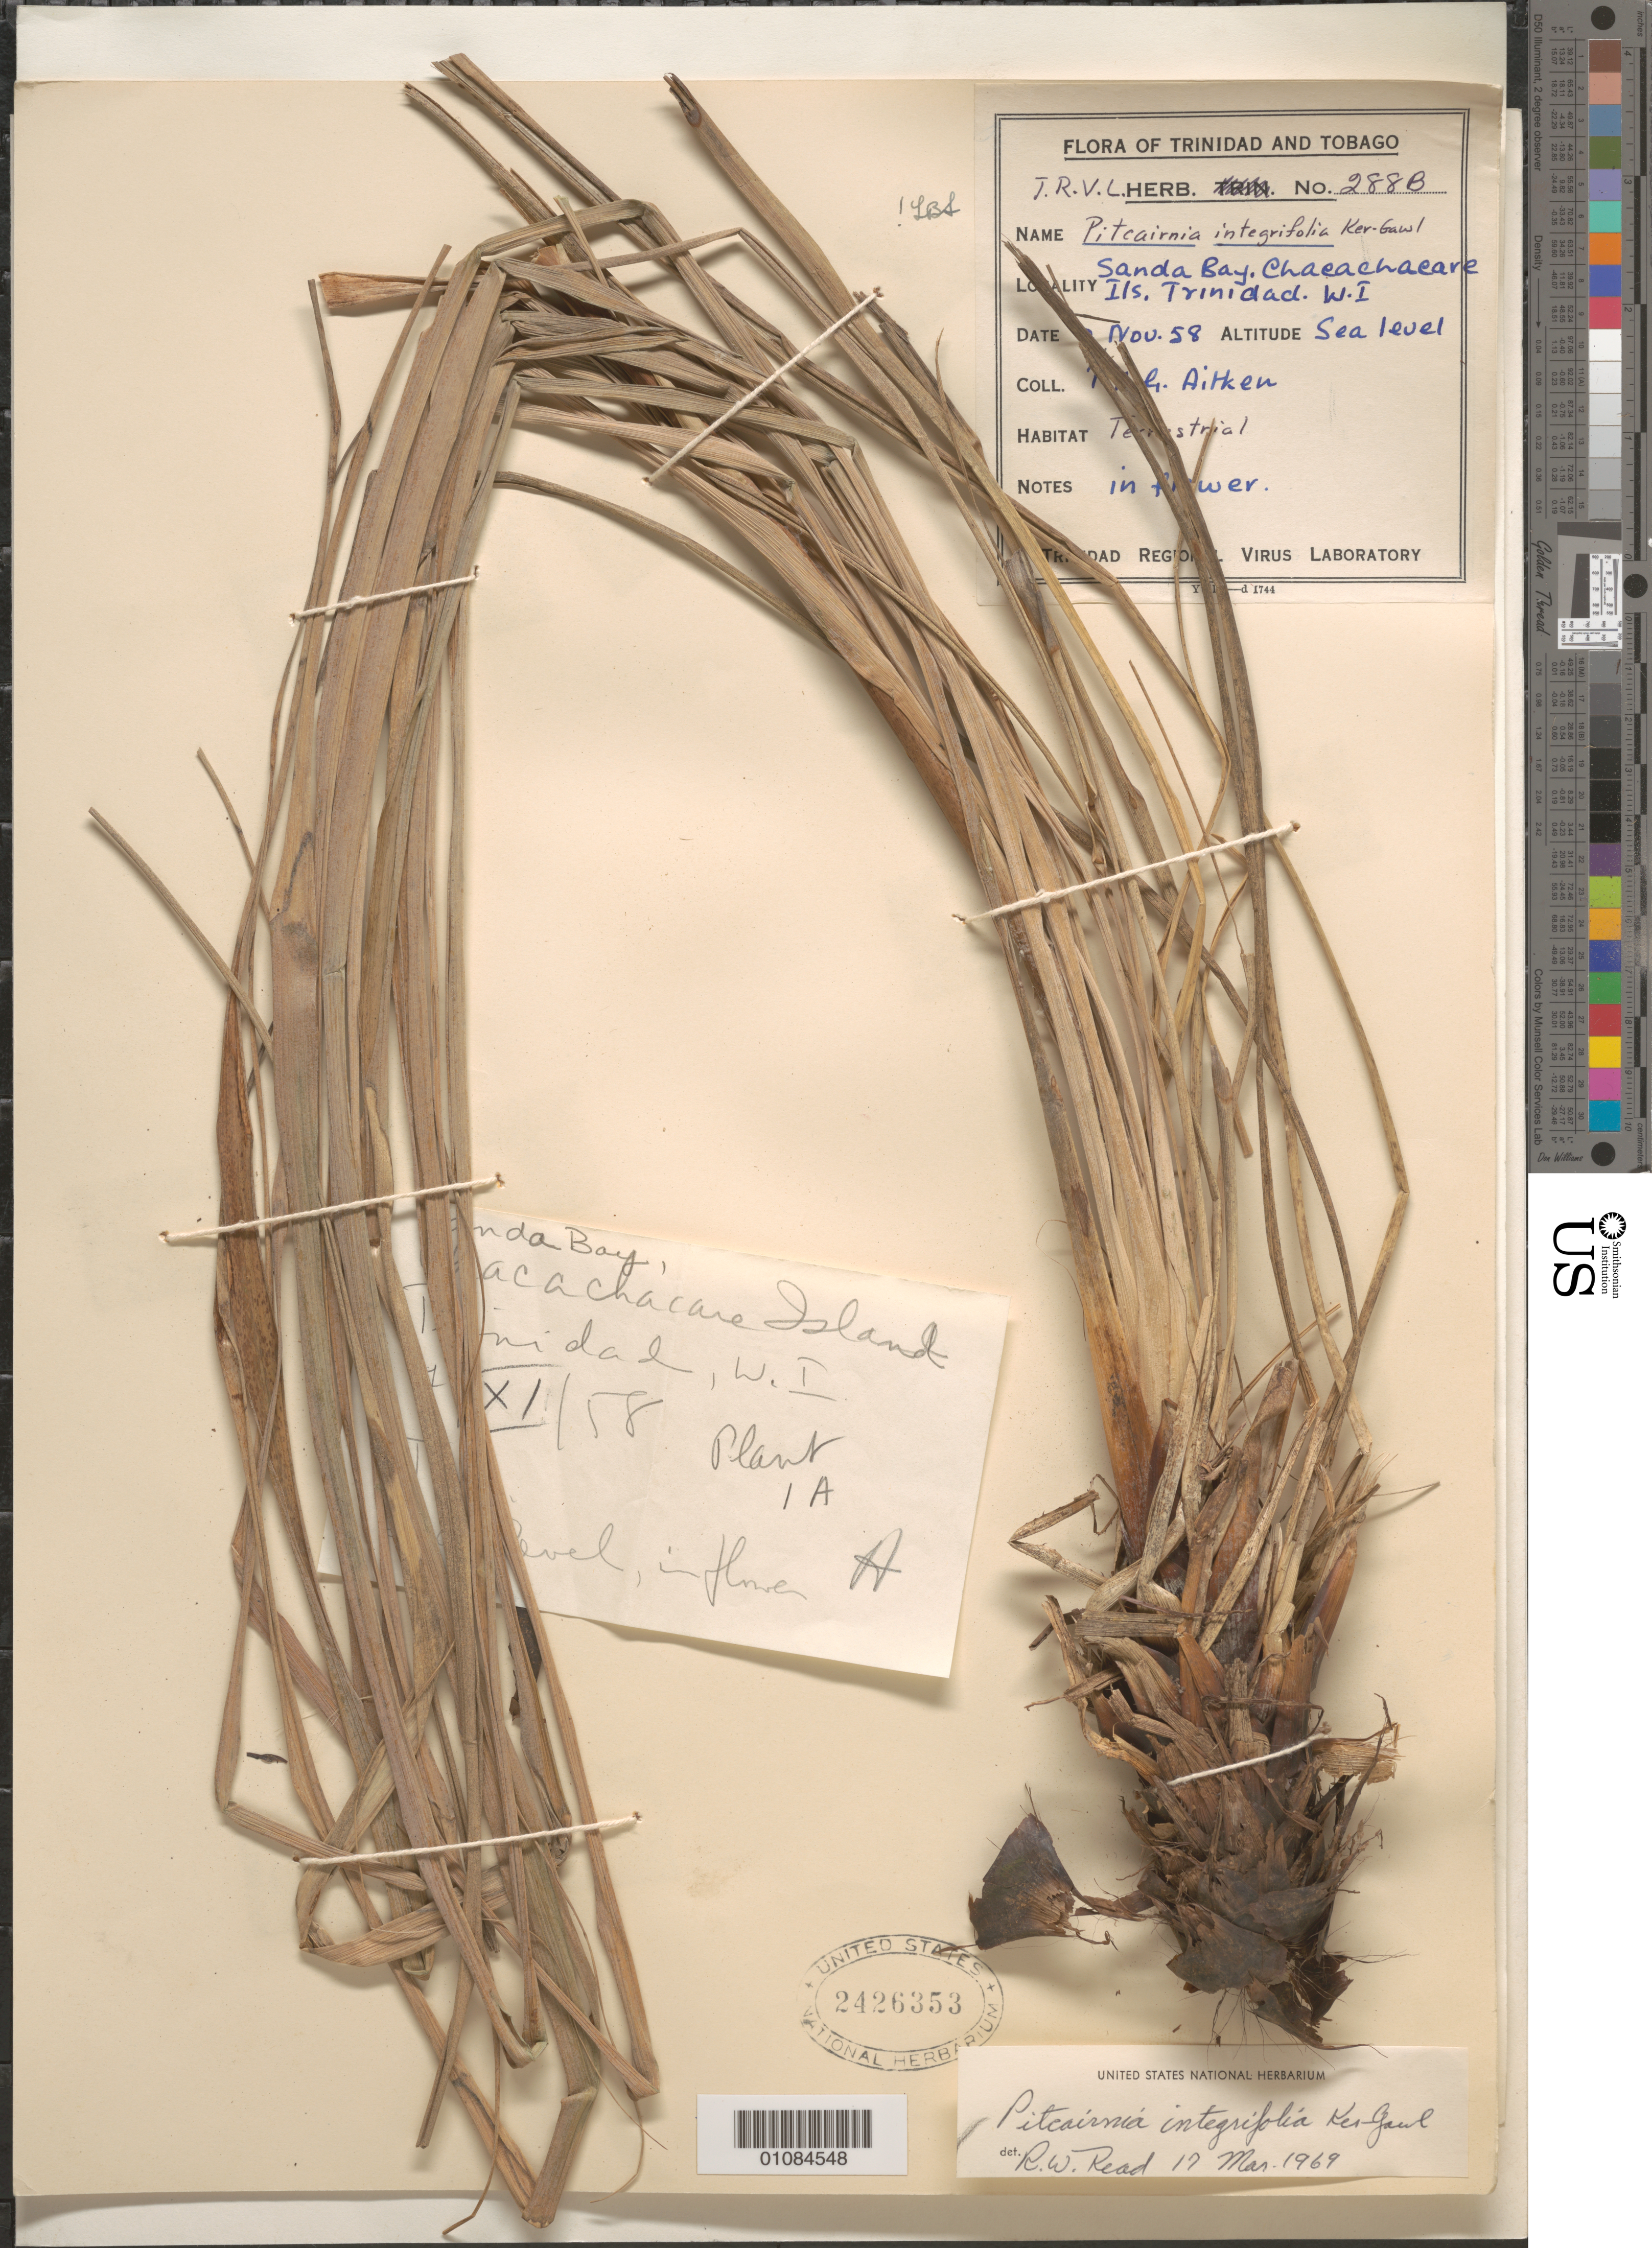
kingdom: Plantae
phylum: Tracheophyta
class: Liliopsida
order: Poales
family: Bromeliaceae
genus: Pitcairnia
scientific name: Pitcairnia integrifolia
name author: Ker Gawl.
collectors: T. Aitken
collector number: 288B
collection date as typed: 07 Nov 1958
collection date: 1958-11-07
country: Trinidad and Tobago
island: Trinidad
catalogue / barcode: US 2426353